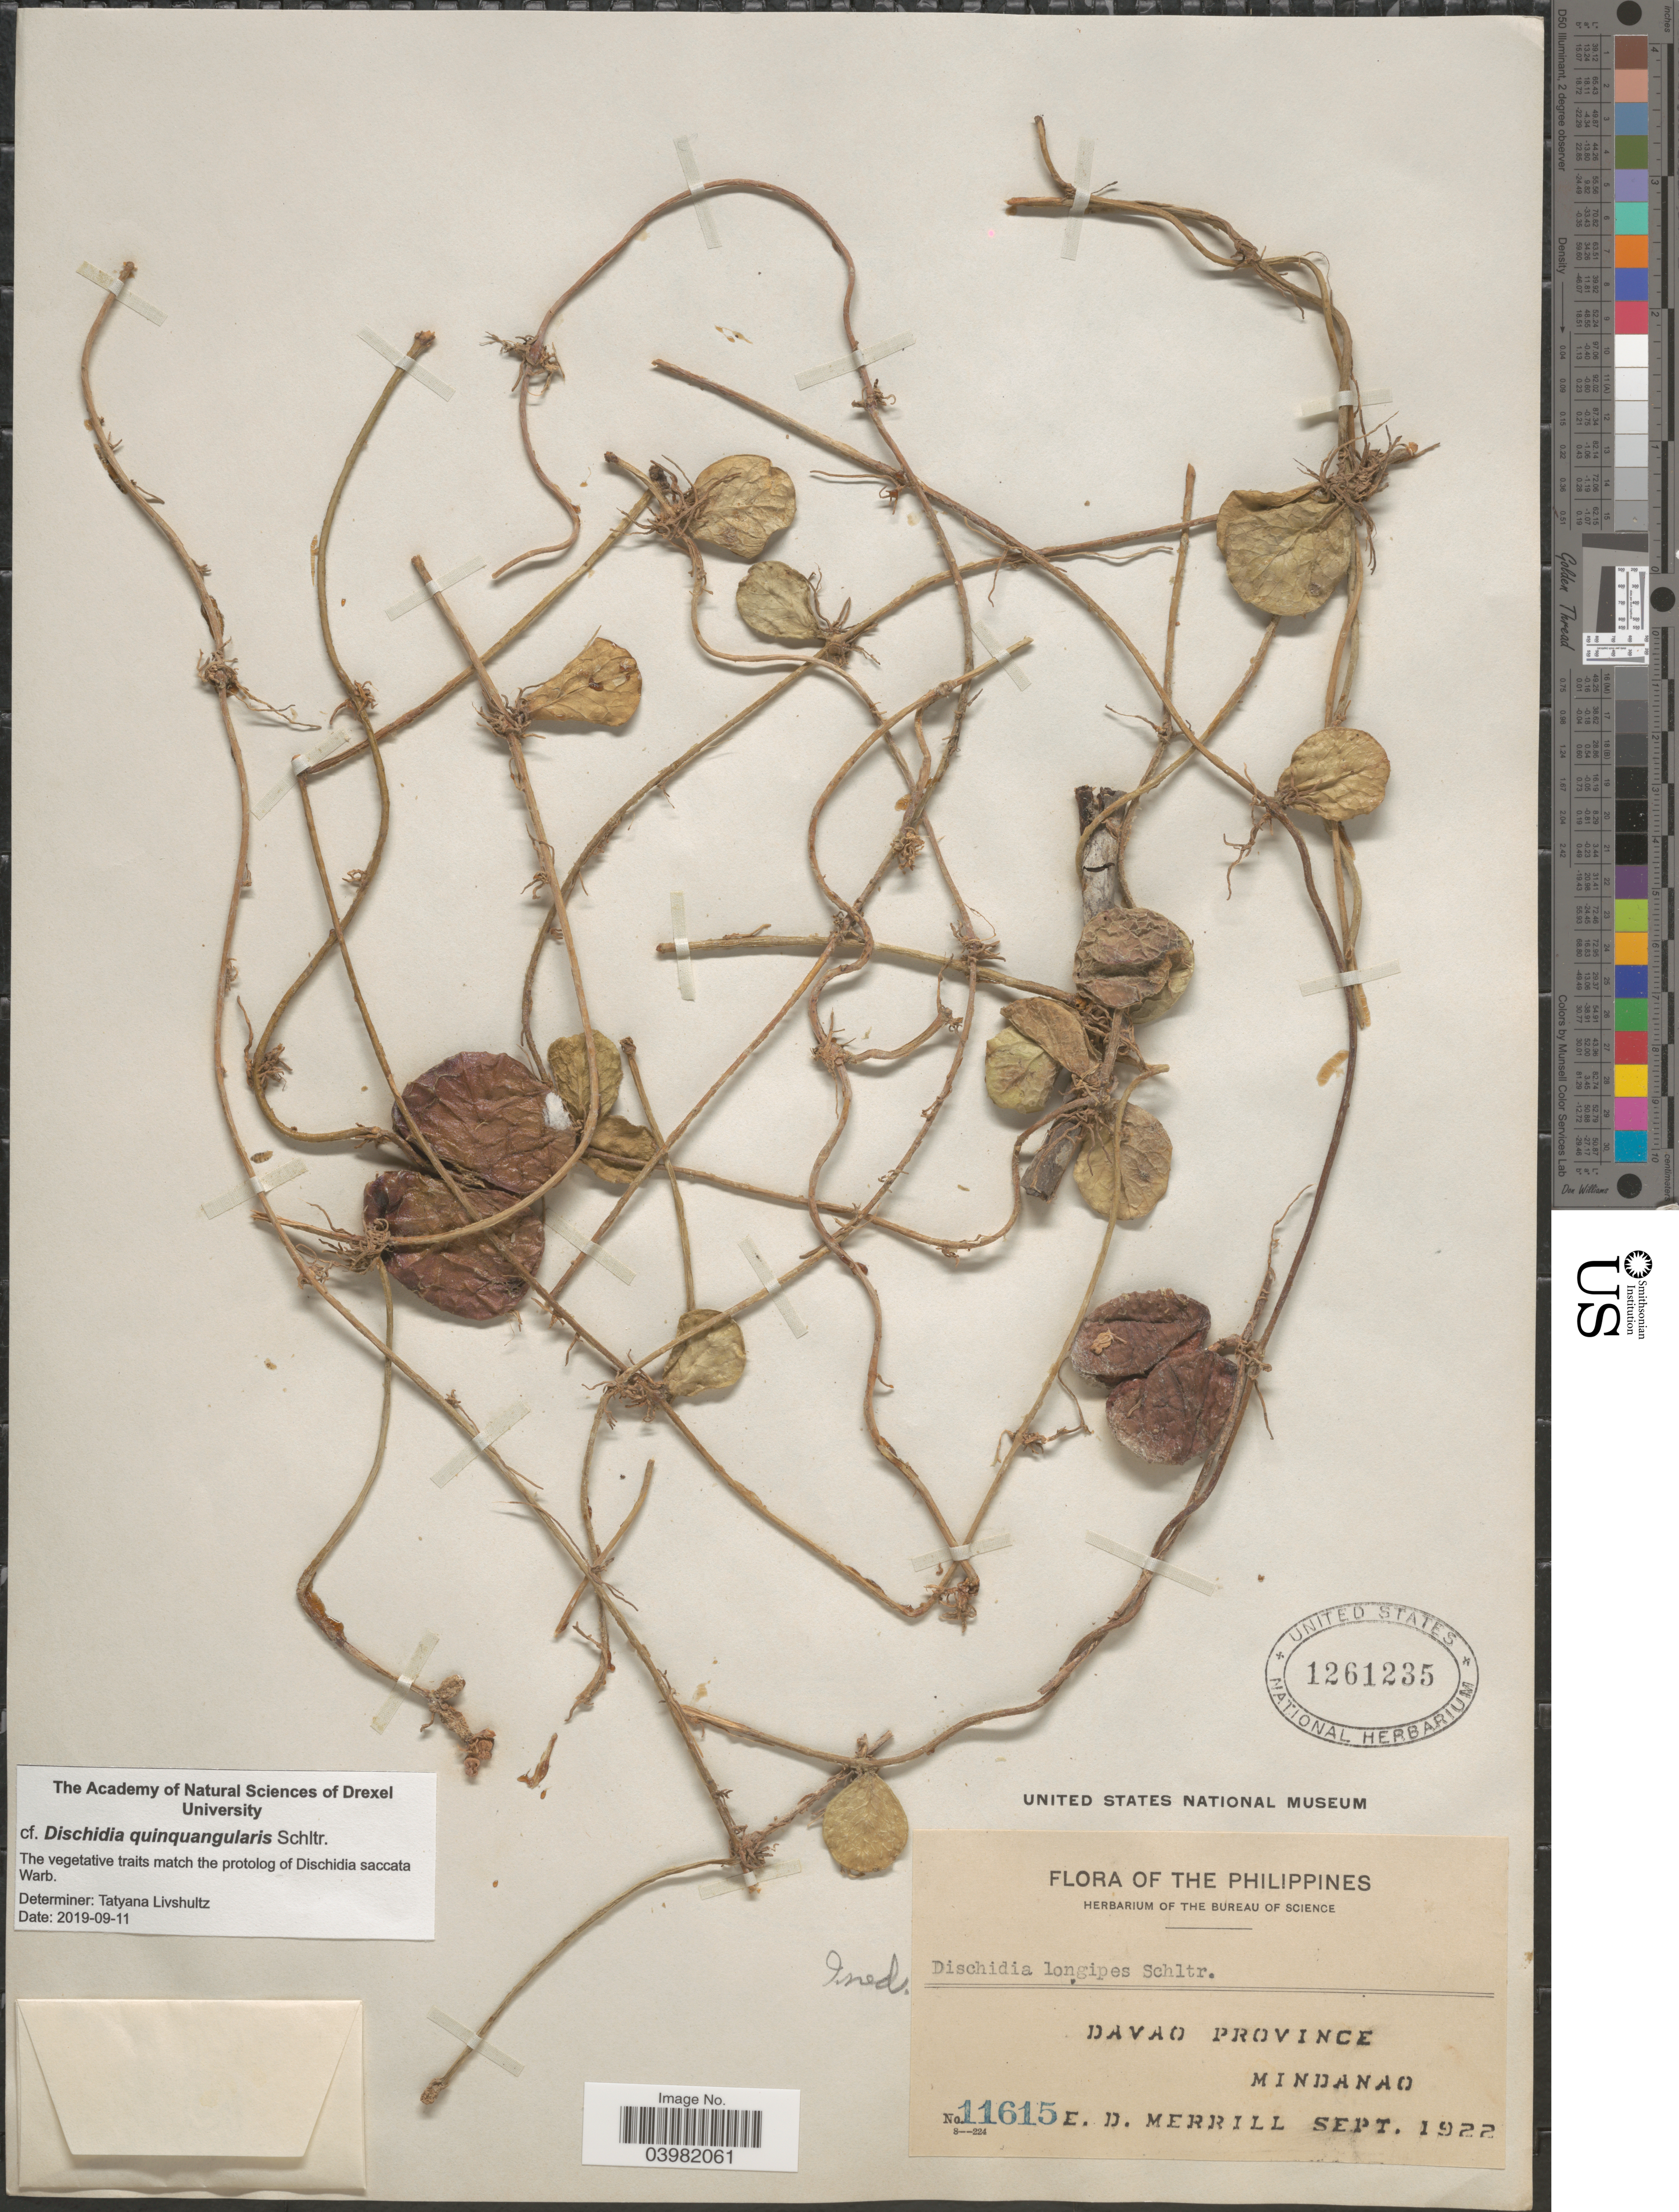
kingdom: Plantae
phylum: Tracheophyta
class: Magnoliopsida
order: Gentianales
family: Apocynaceae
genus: Dischidia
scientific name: Dischidia quinquangularis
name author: Schltr.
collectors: E. D. Merrill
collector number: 11615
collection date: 1922-09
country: Philippines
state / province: Davao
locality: Mindanao.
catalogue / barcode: US 1261235